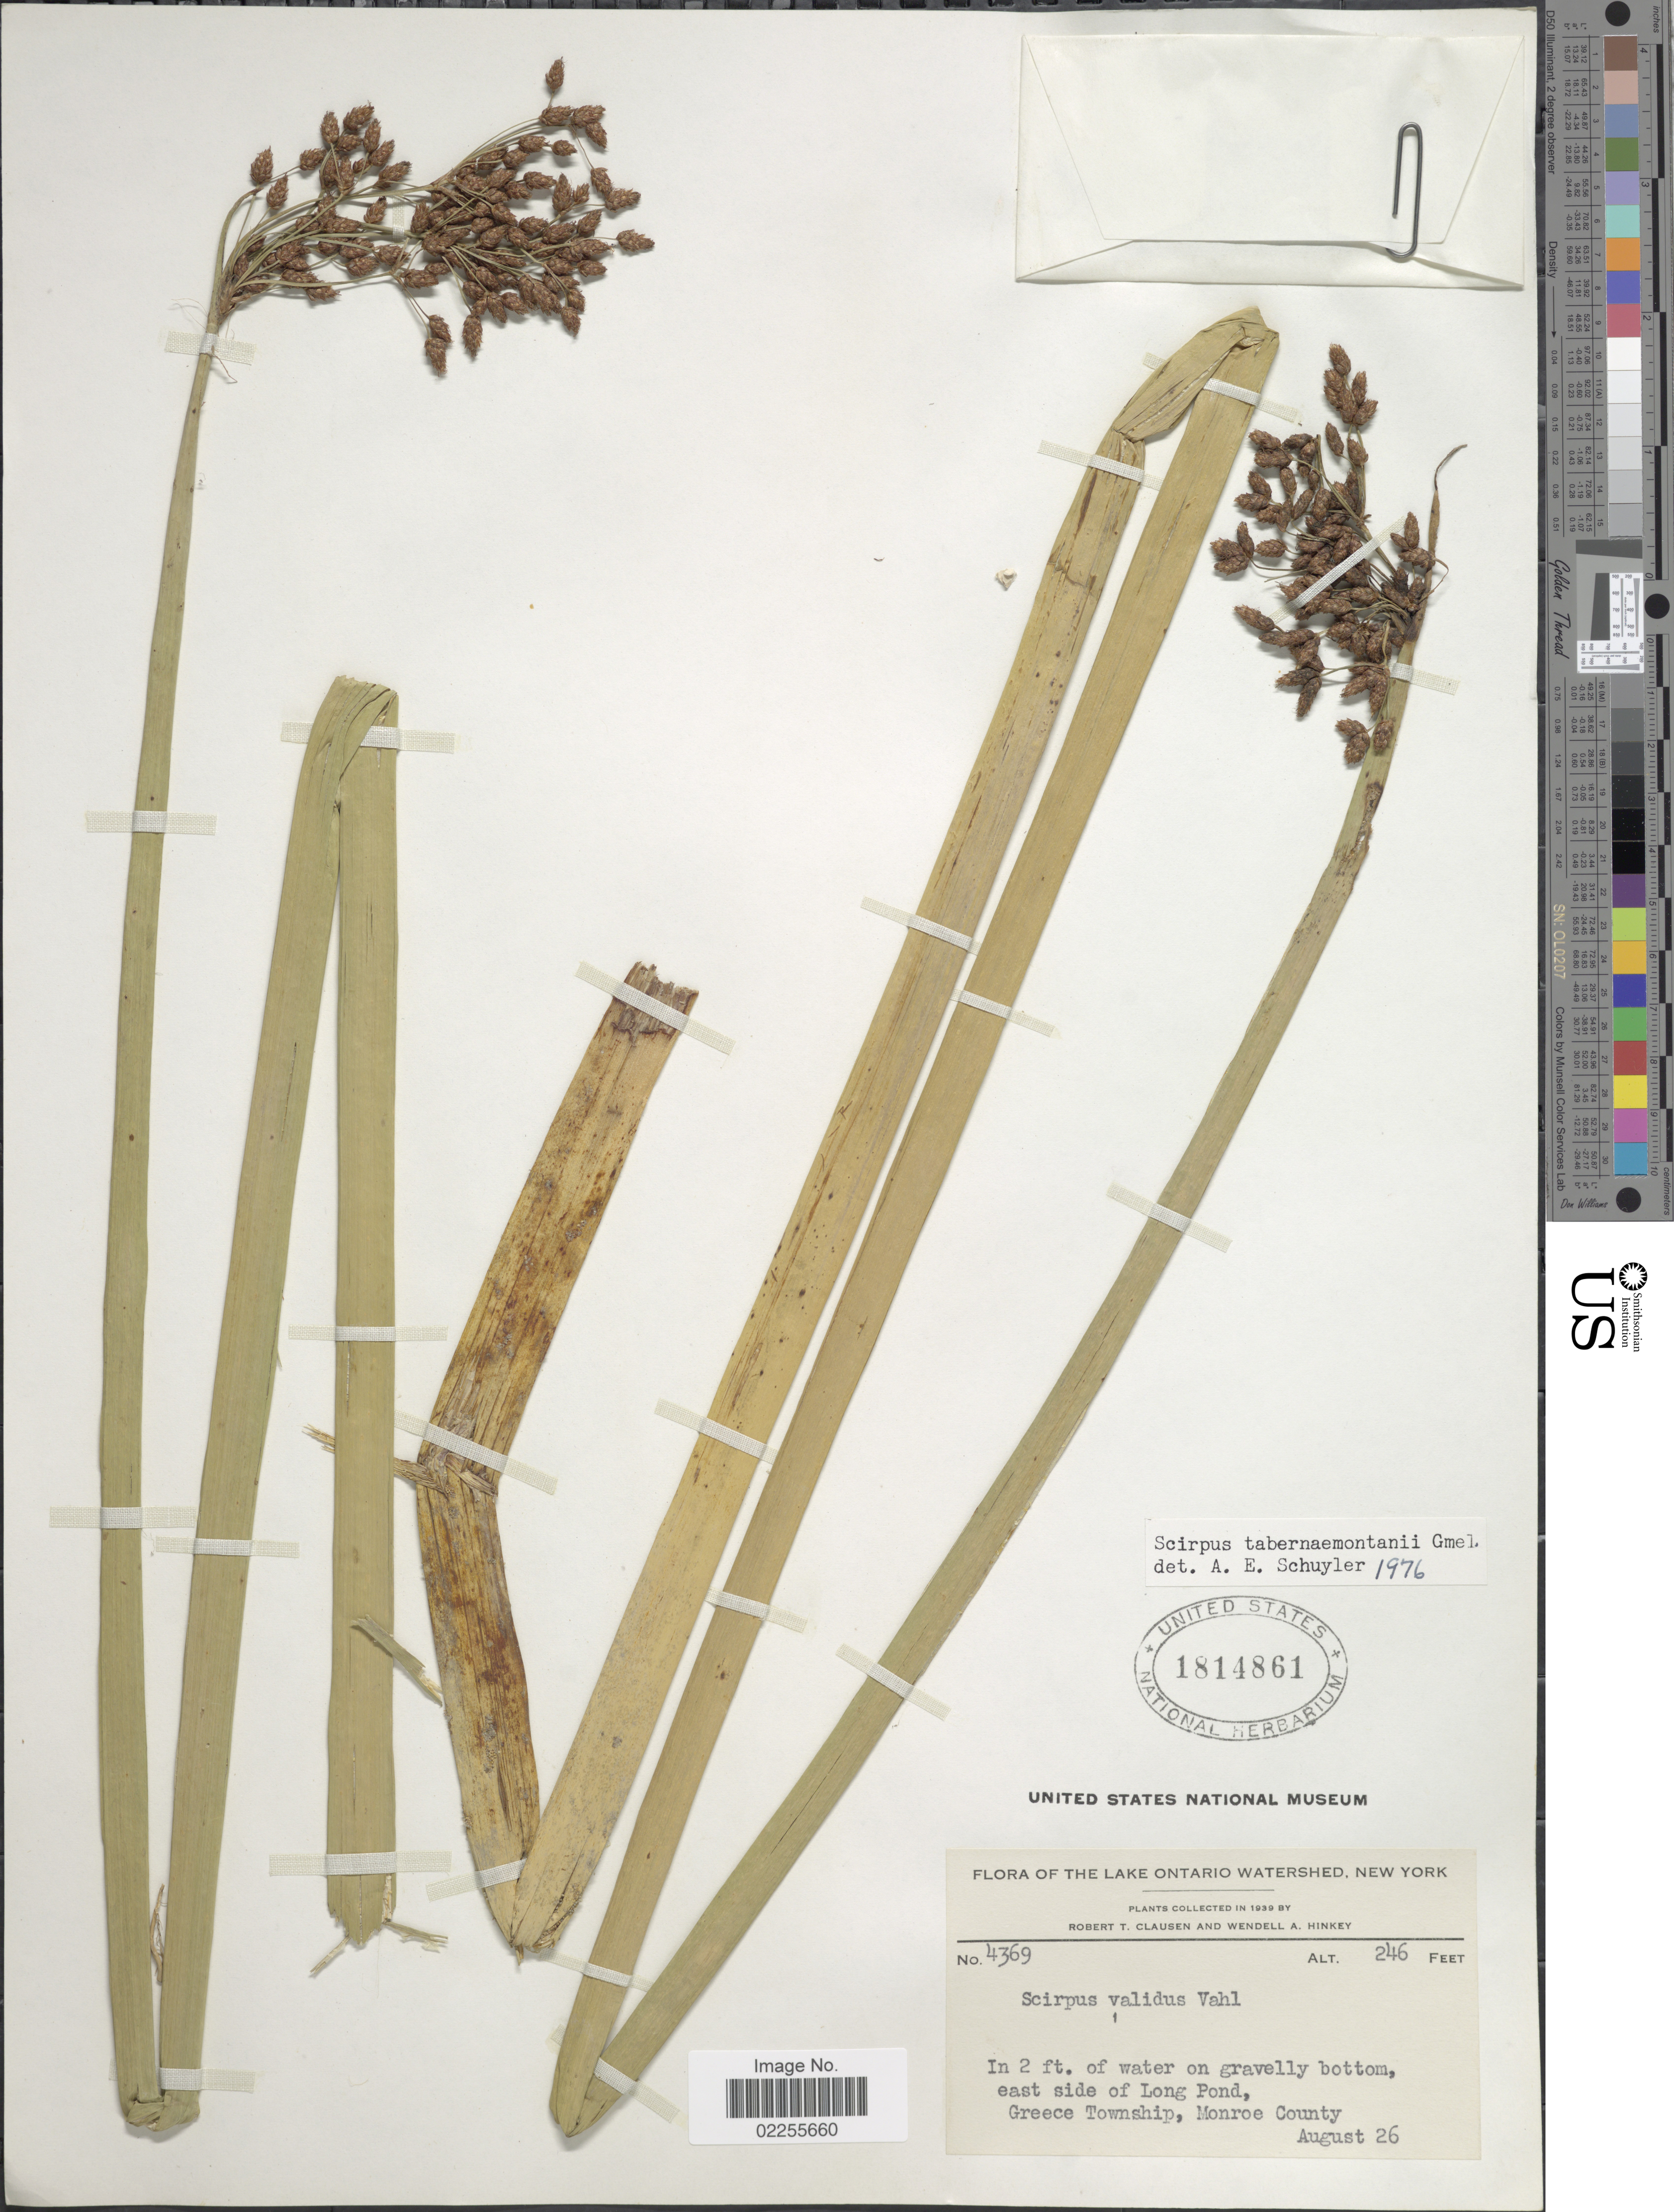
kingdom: Plantae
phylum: Tracheophyta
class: Liliopsida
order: Poales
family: Cyperaceae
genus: Schoenoplectus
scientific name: Schoenoplectus tabernaemontani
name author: (C.C. Gmel.) Palla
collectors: R. T. Clausen & W. Hinkey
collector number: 4369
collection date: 1939-08-26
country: United States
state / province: New York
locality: The Lake Ontario Watershed, east side of Long Pond, Greece Township, Monroe County.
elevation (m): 75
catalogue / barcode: US 1814861